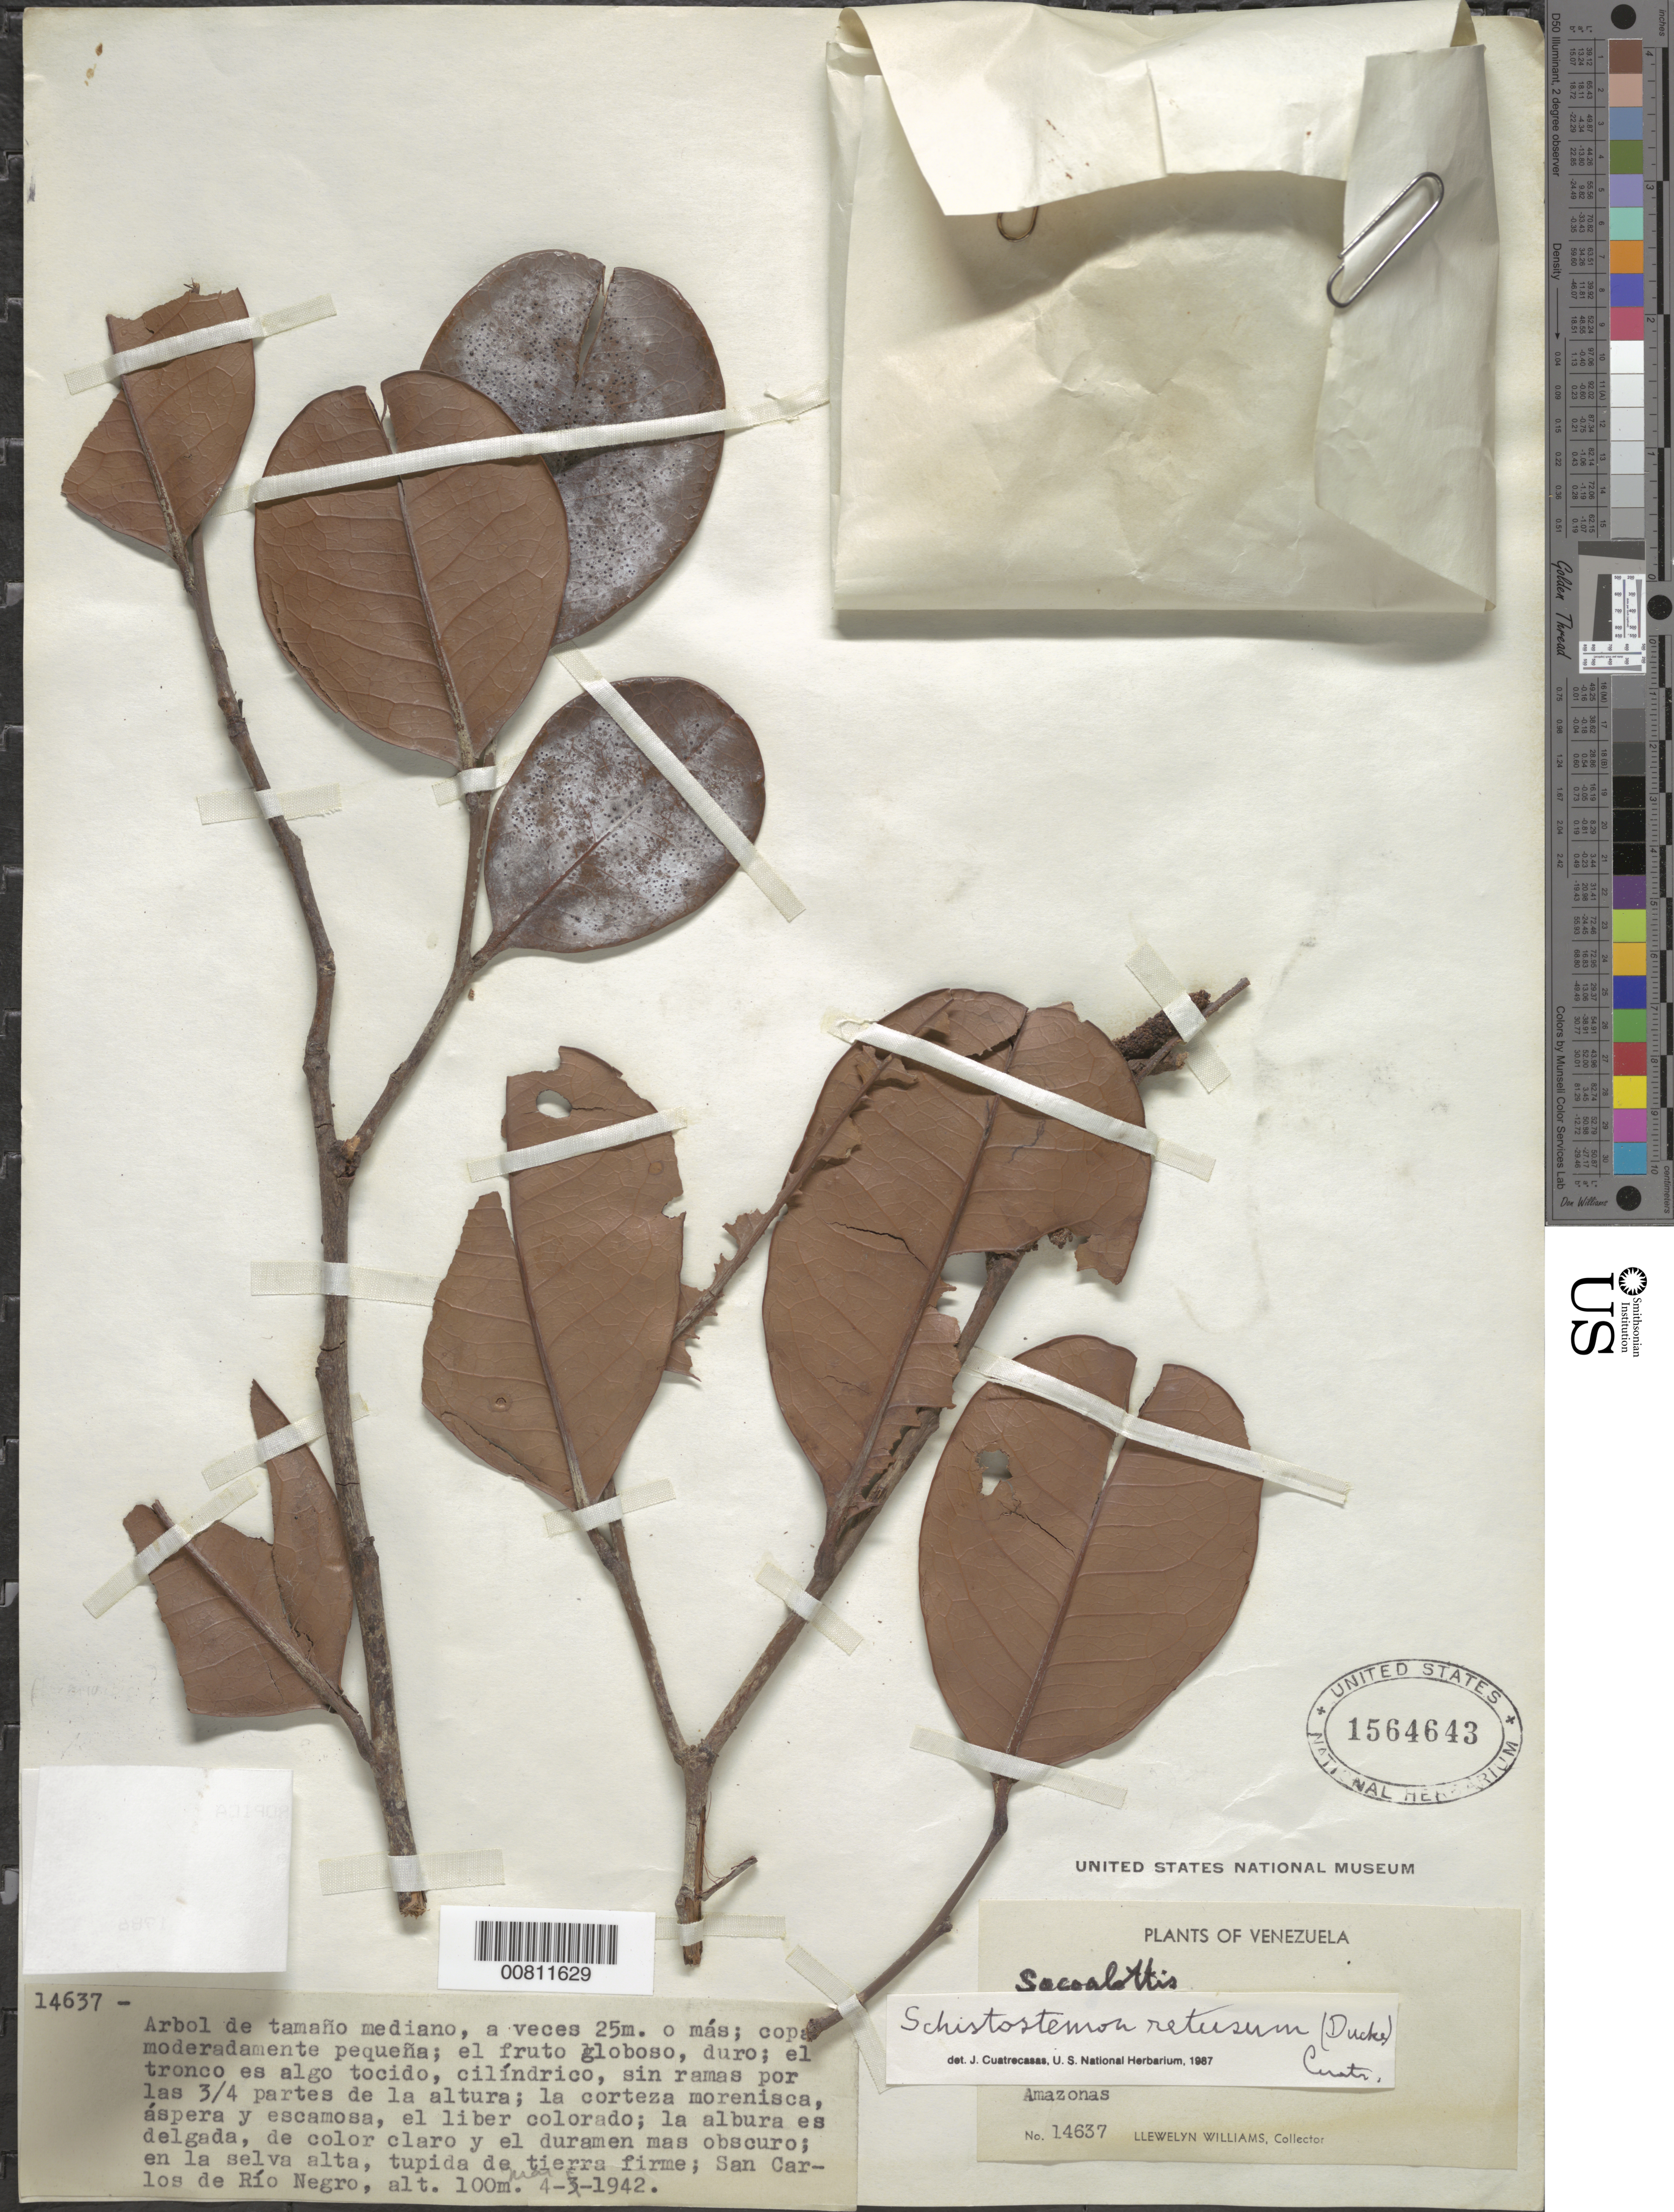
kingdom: Plantae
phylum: Tracheophyta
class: Magnoliopsida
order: Malpighiales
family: Humiriaceae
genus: Schistostemon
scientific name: Schistostemon retusus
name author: (Ducke) Cuatrec.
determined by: Cuatrecasas, J.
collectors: Ll. Williams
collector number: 14637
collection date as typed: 4-Mar-42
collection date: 1942-03-04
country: Venezuela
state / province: Amazonas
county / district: Río Negro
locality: San Carlos de Río Negro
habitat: Selva alta, tupida de tierra firme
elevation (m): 100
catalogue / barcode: US 1564643